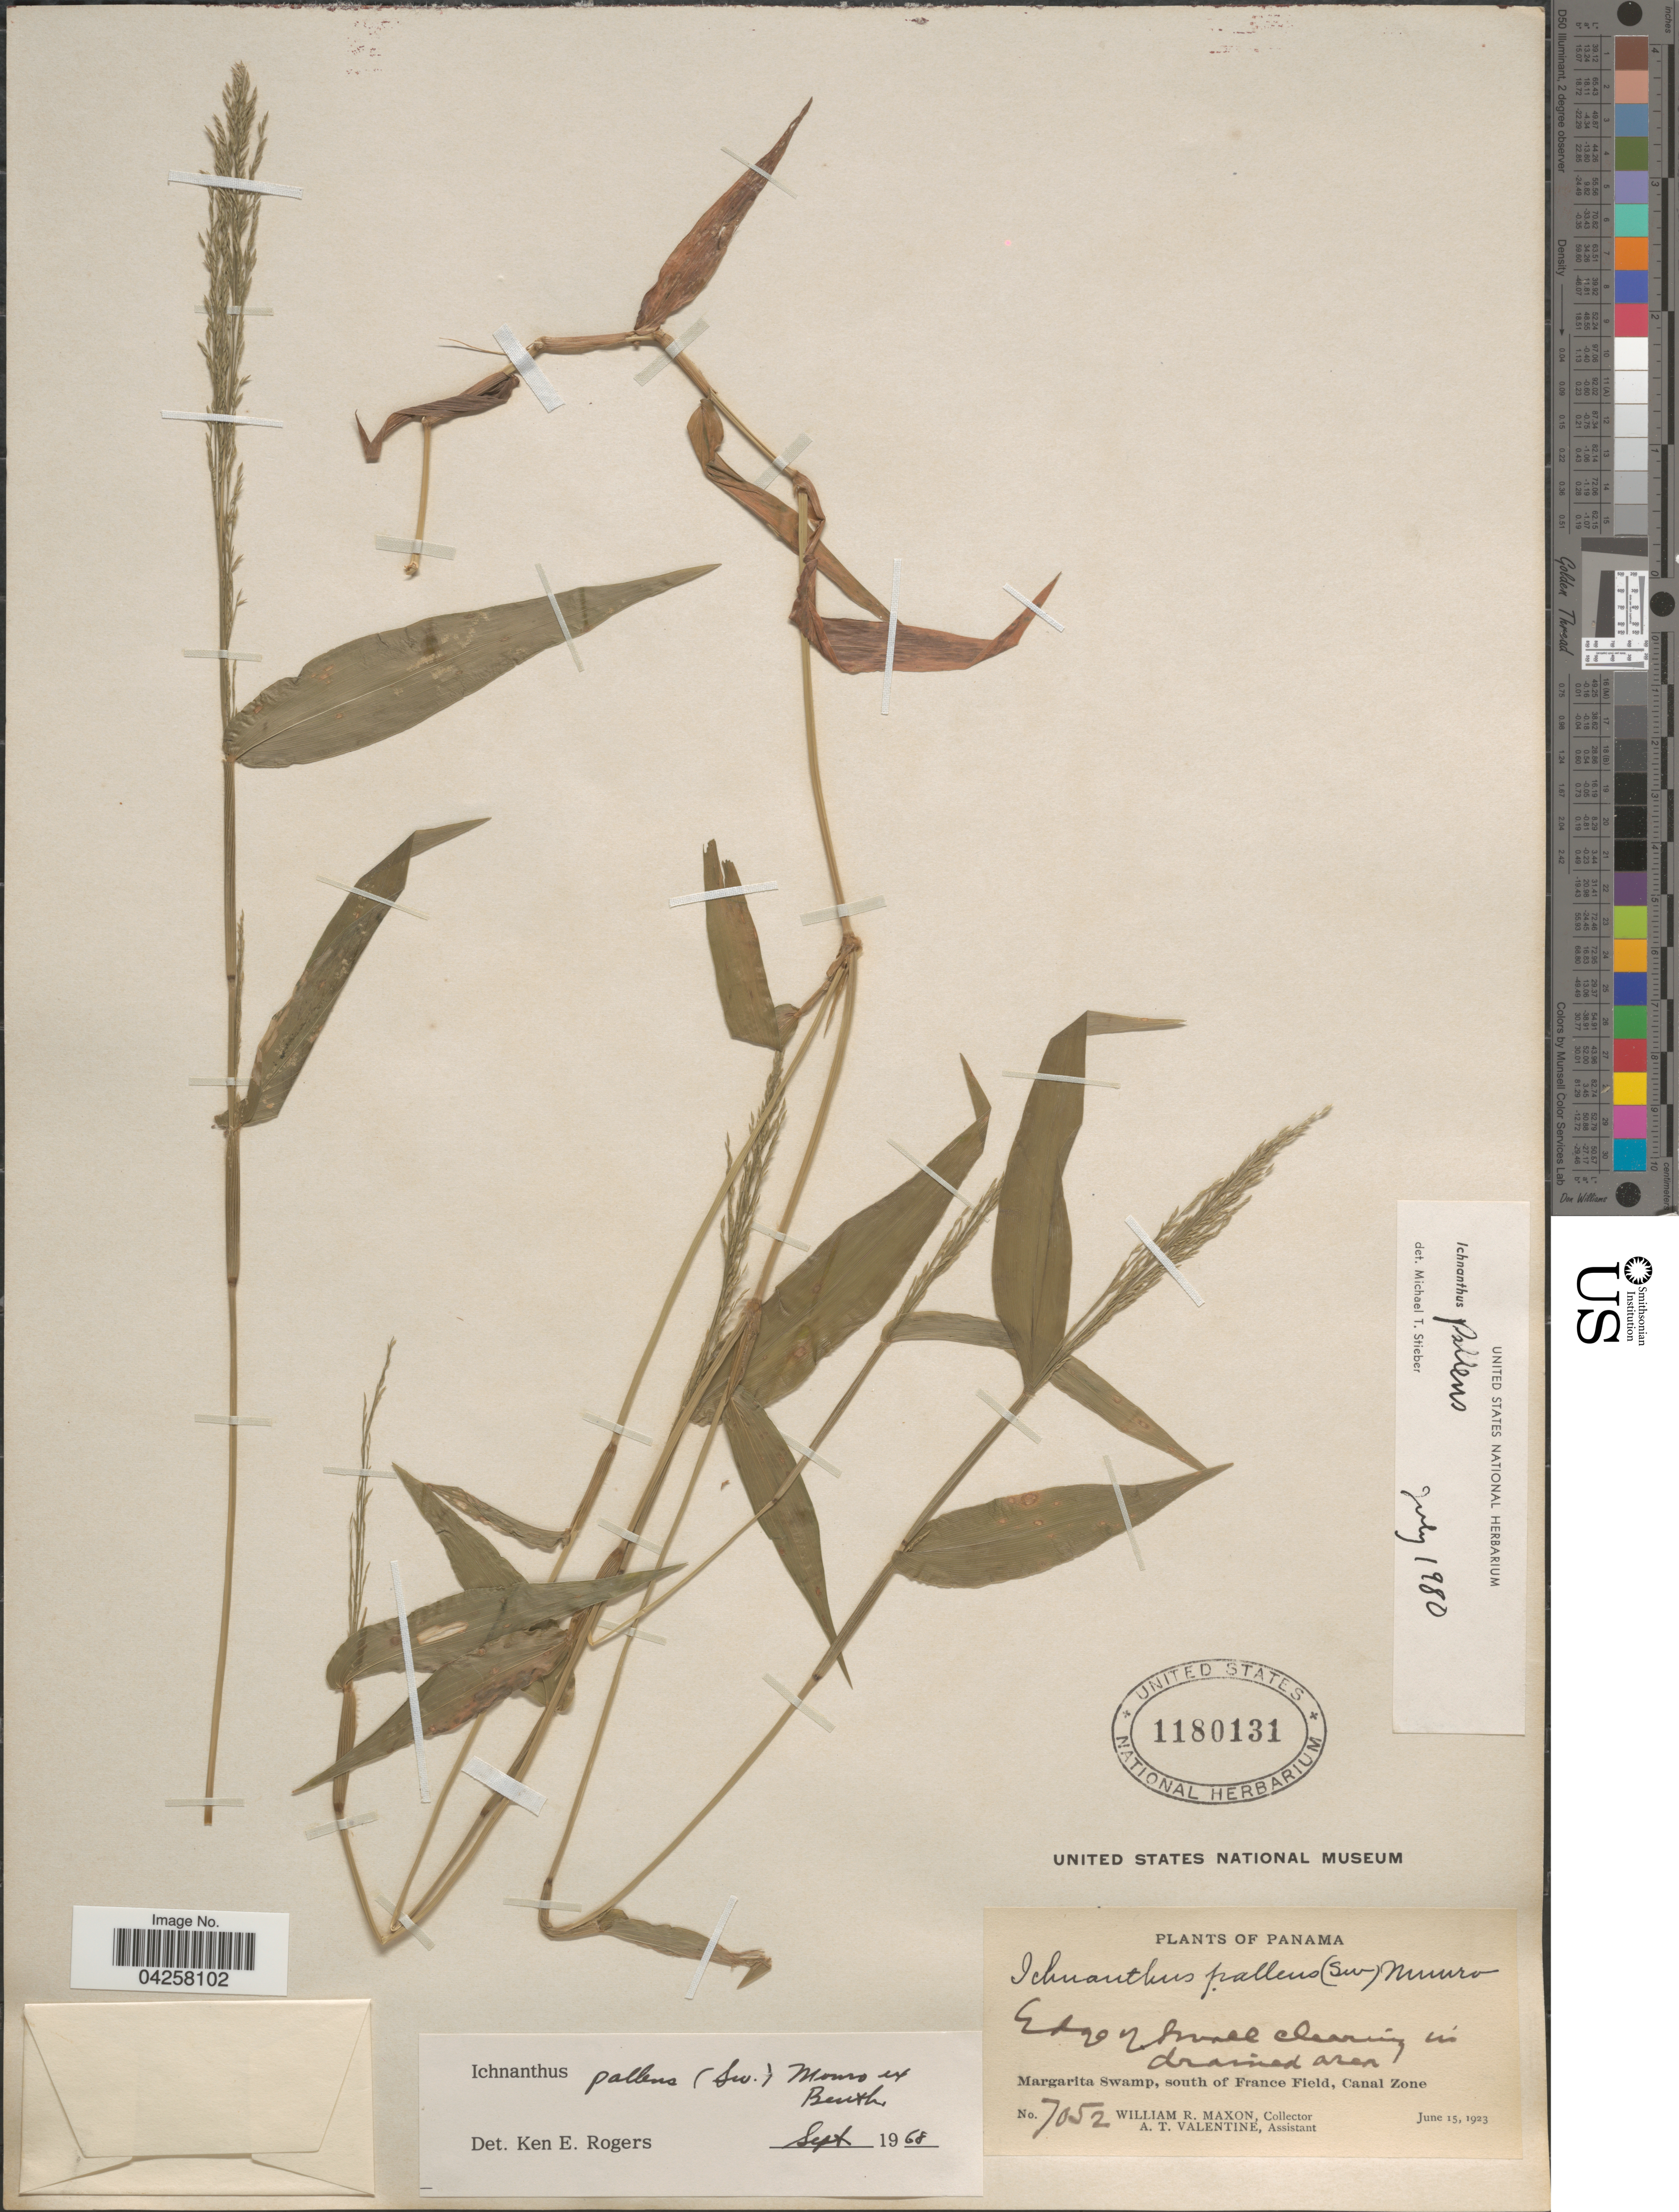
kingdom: Plantae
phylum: Tracheophyta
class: Liliopsida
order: Poales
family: Poaceae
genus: Ichnanthus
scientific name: Ichnanthus pallens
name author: (Sw.) Munro ex Benth.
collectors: W. R. Maxon & A. Valentine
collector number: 7052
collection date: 1923-06-15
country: Panama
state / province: Colón / Panamá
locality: Margarita Swamp, south of France Field.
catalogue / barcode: US 1180131